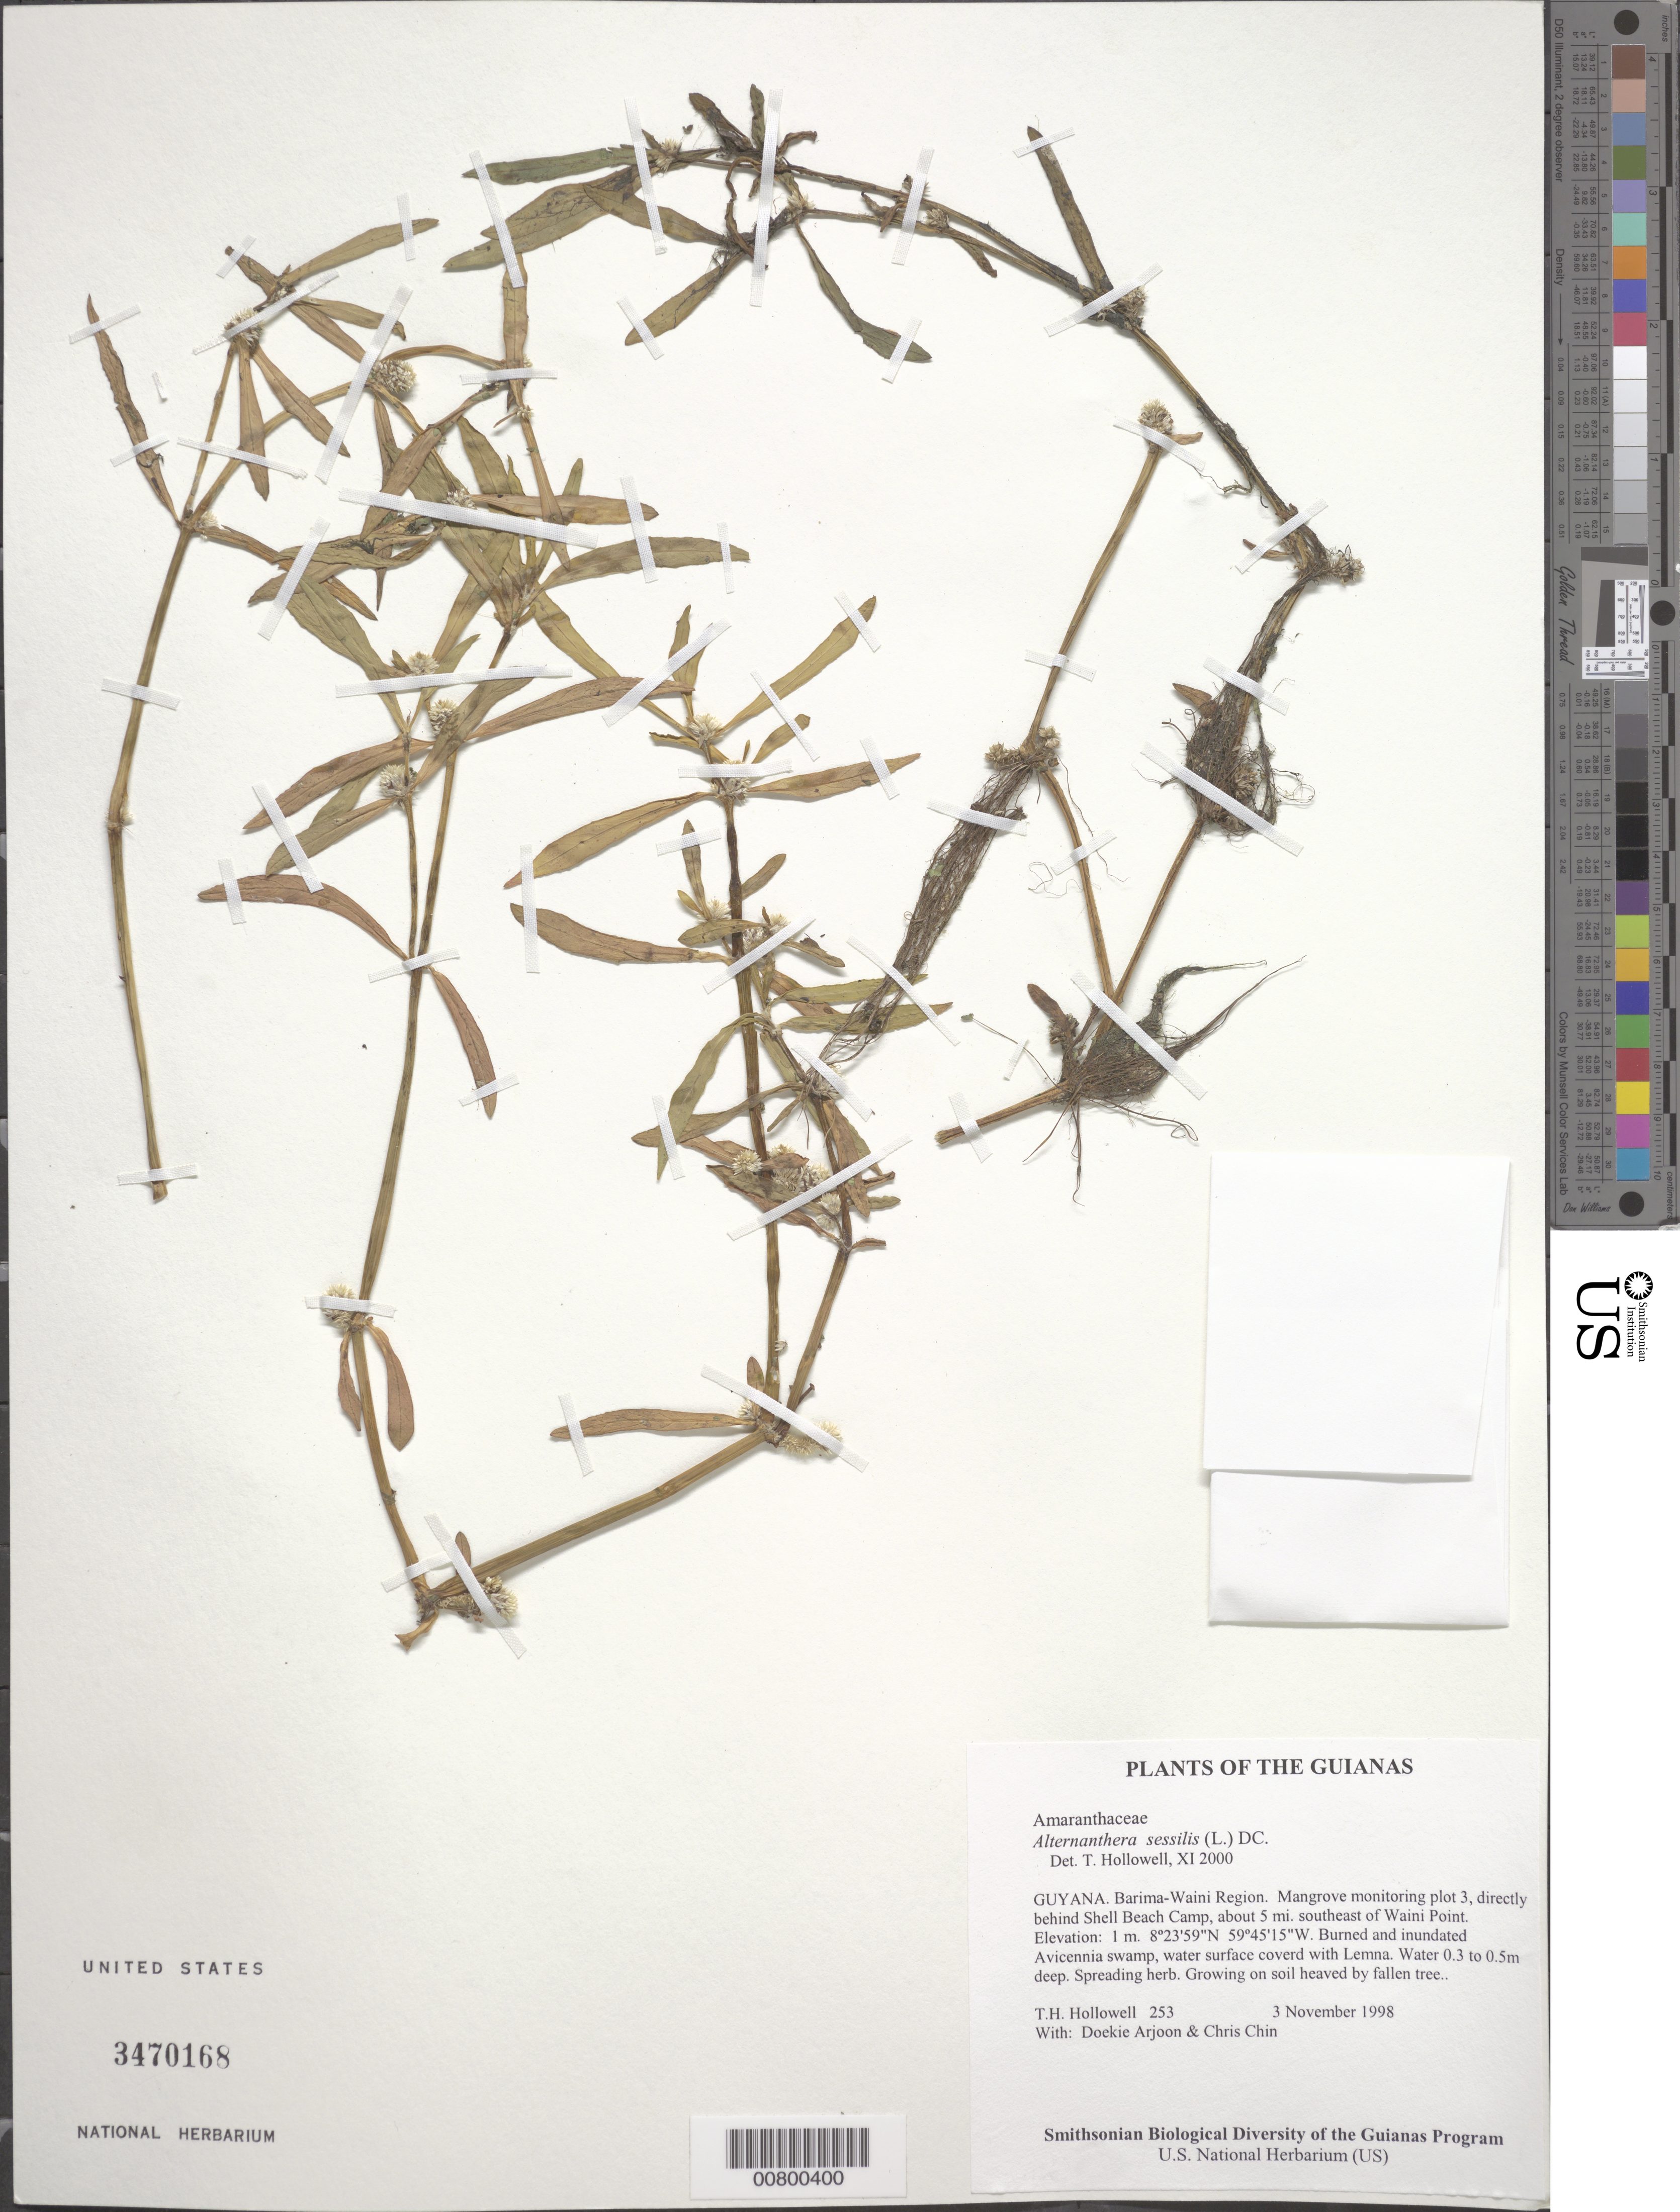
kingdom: Plantae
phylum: Tracheophyta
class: Magnoliopsida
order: Caryophyllales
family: Amaranthaceae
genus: Alternanthera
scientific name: Alternanthera sessilis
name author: (L.) DC.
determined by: Hollowell, T. H., (BOT), Smithsonian Institution - National Museum of Natural History (UNITED STATES)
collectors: T. Hollowell, D. Arjoon & C. Chin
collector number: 253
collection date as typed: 3 November 1998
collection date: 1998-11-03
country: Guyana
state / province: Barima-Waini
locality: Mangrove monitoring plot 3, directly behind Shell Beach Camp, about 5 mi. southeast of Waini Point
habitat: Burned and inundated Avicennia swamp, water surface coverd with Lemna. Water 0.3 to 0.5m deep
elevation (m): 1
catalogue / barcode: US 3470168